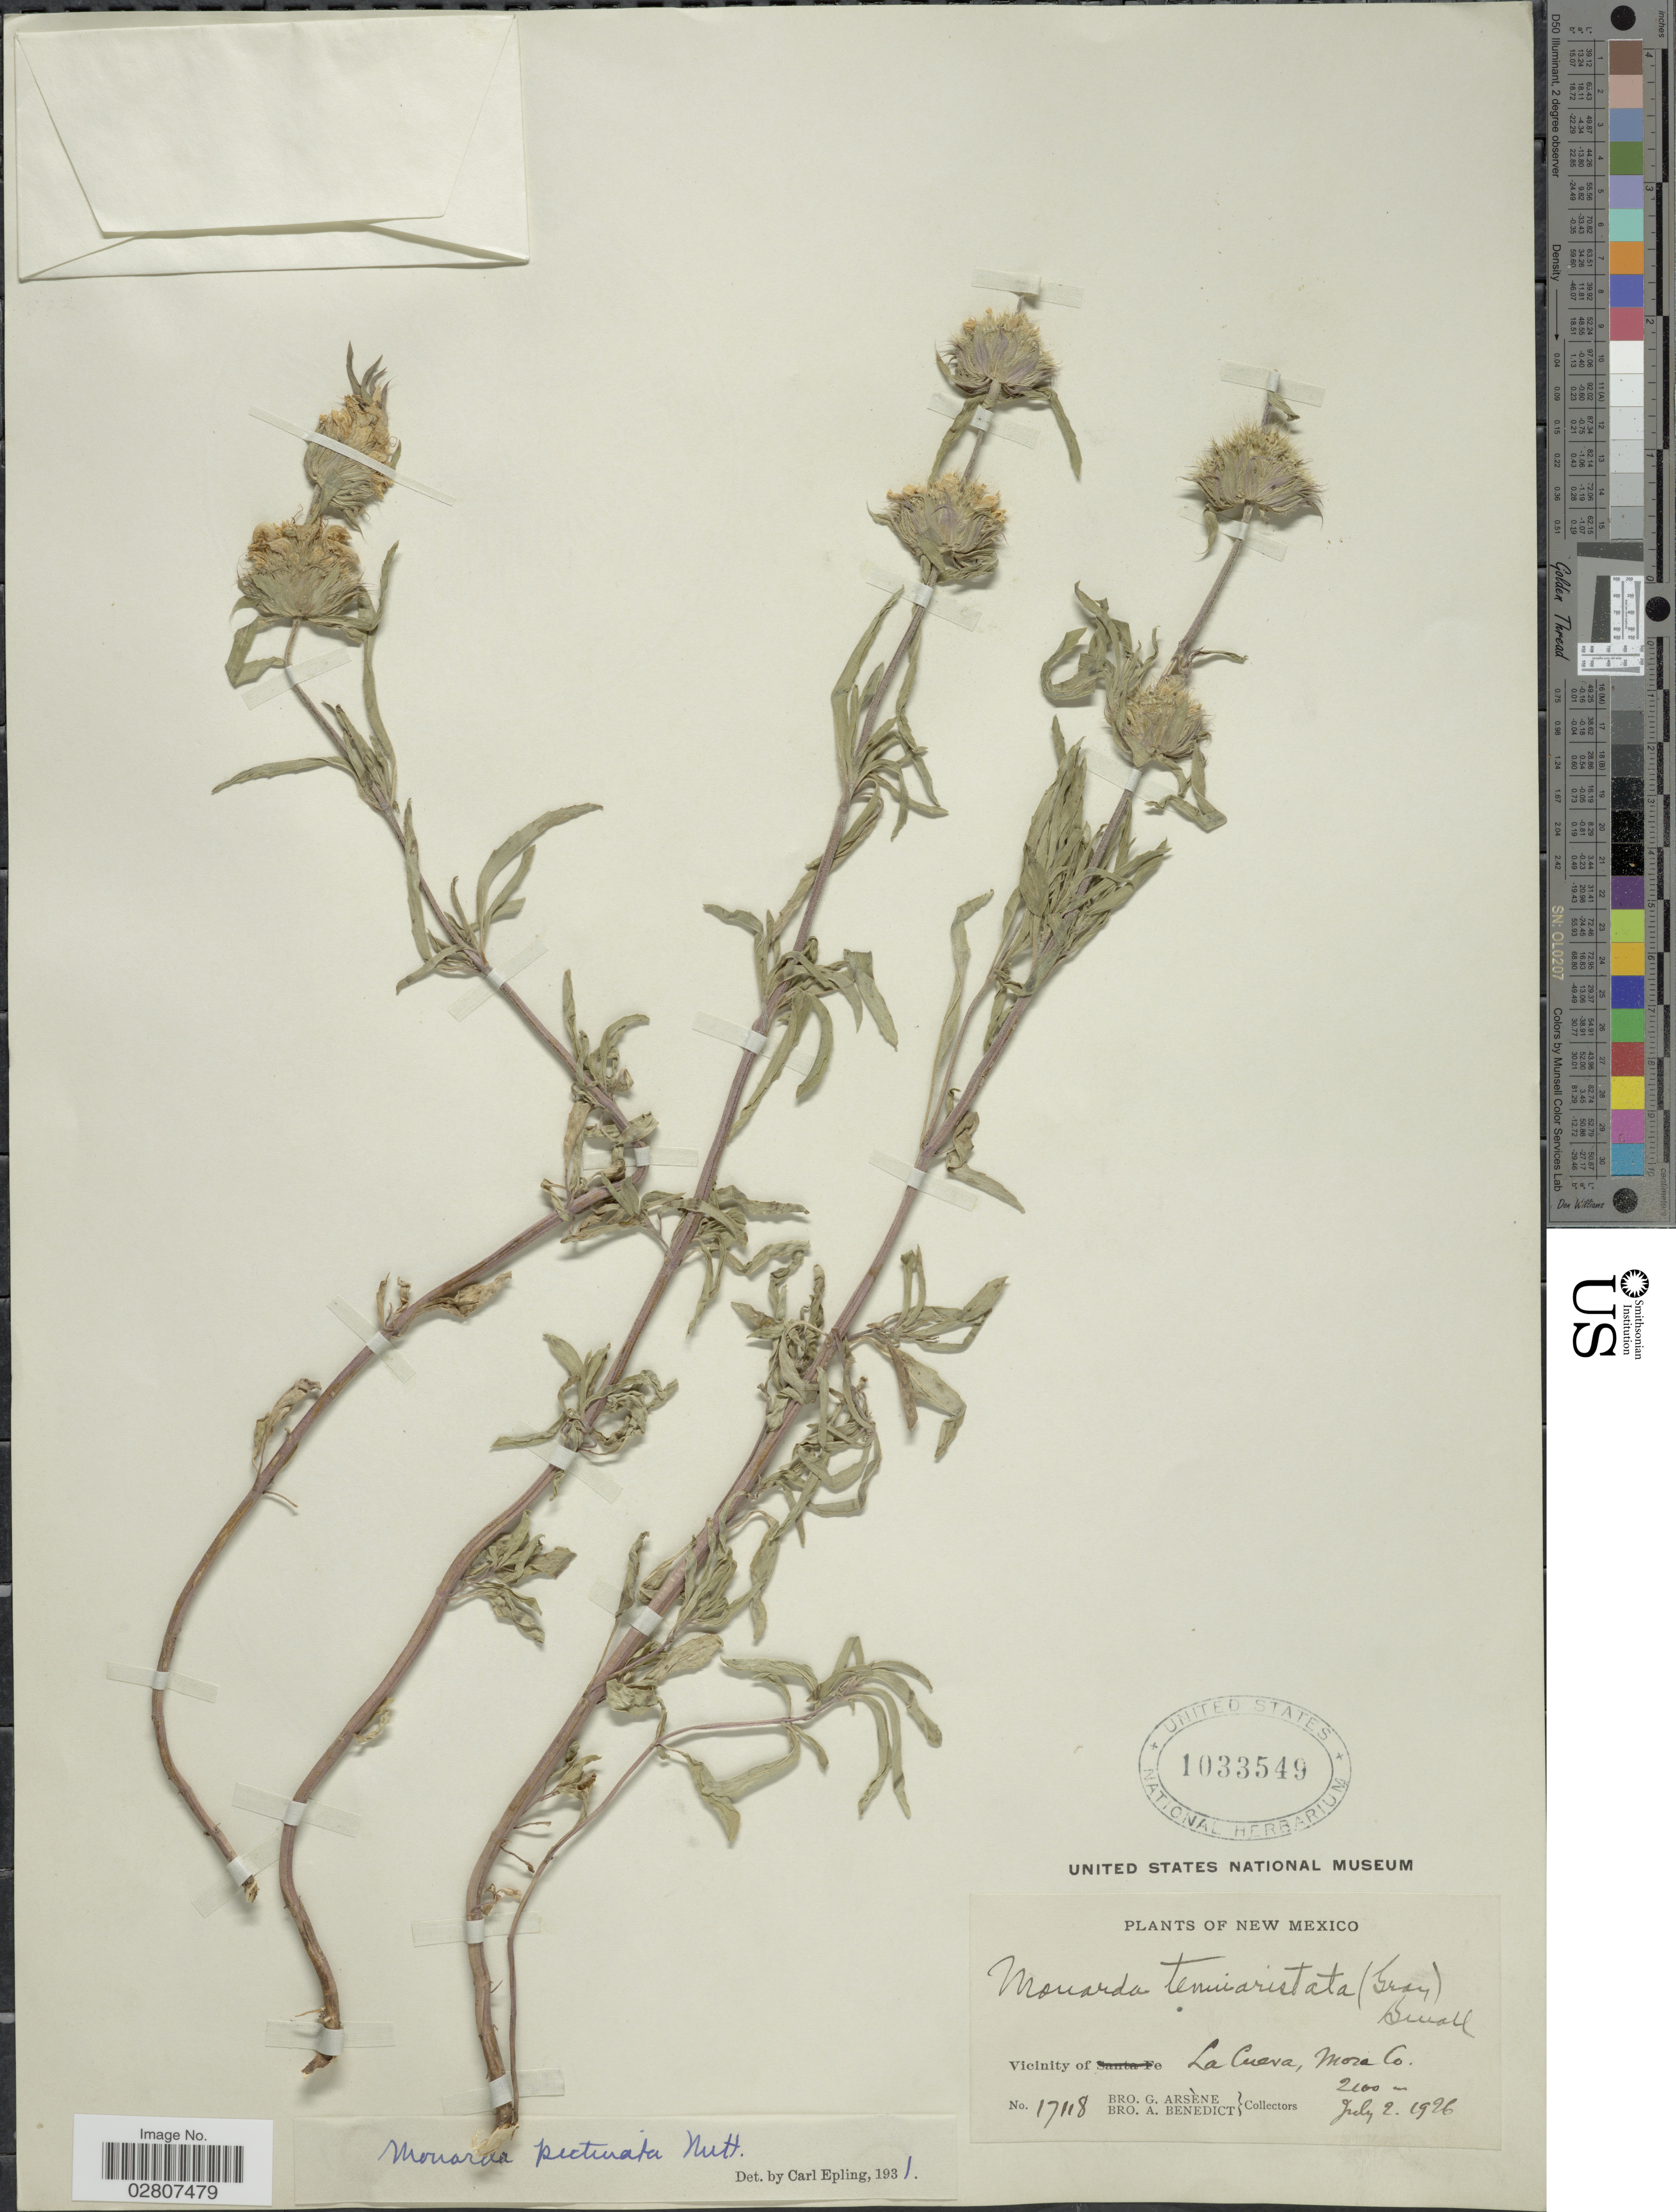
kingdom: Plantae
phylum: Tracheophyta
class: Magnoliopsida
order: Lamiales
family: Lamiaceae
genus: Monarda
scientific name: Monarda pectinata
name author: Nutt.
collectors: Bro. G. Arsène & Bro. Benedict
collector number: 17118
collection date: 1926-07-02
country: United States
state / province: New Mexico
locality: Vicinity of La Cueva, Mora Co.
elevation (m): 2100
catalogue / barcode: US 1033549